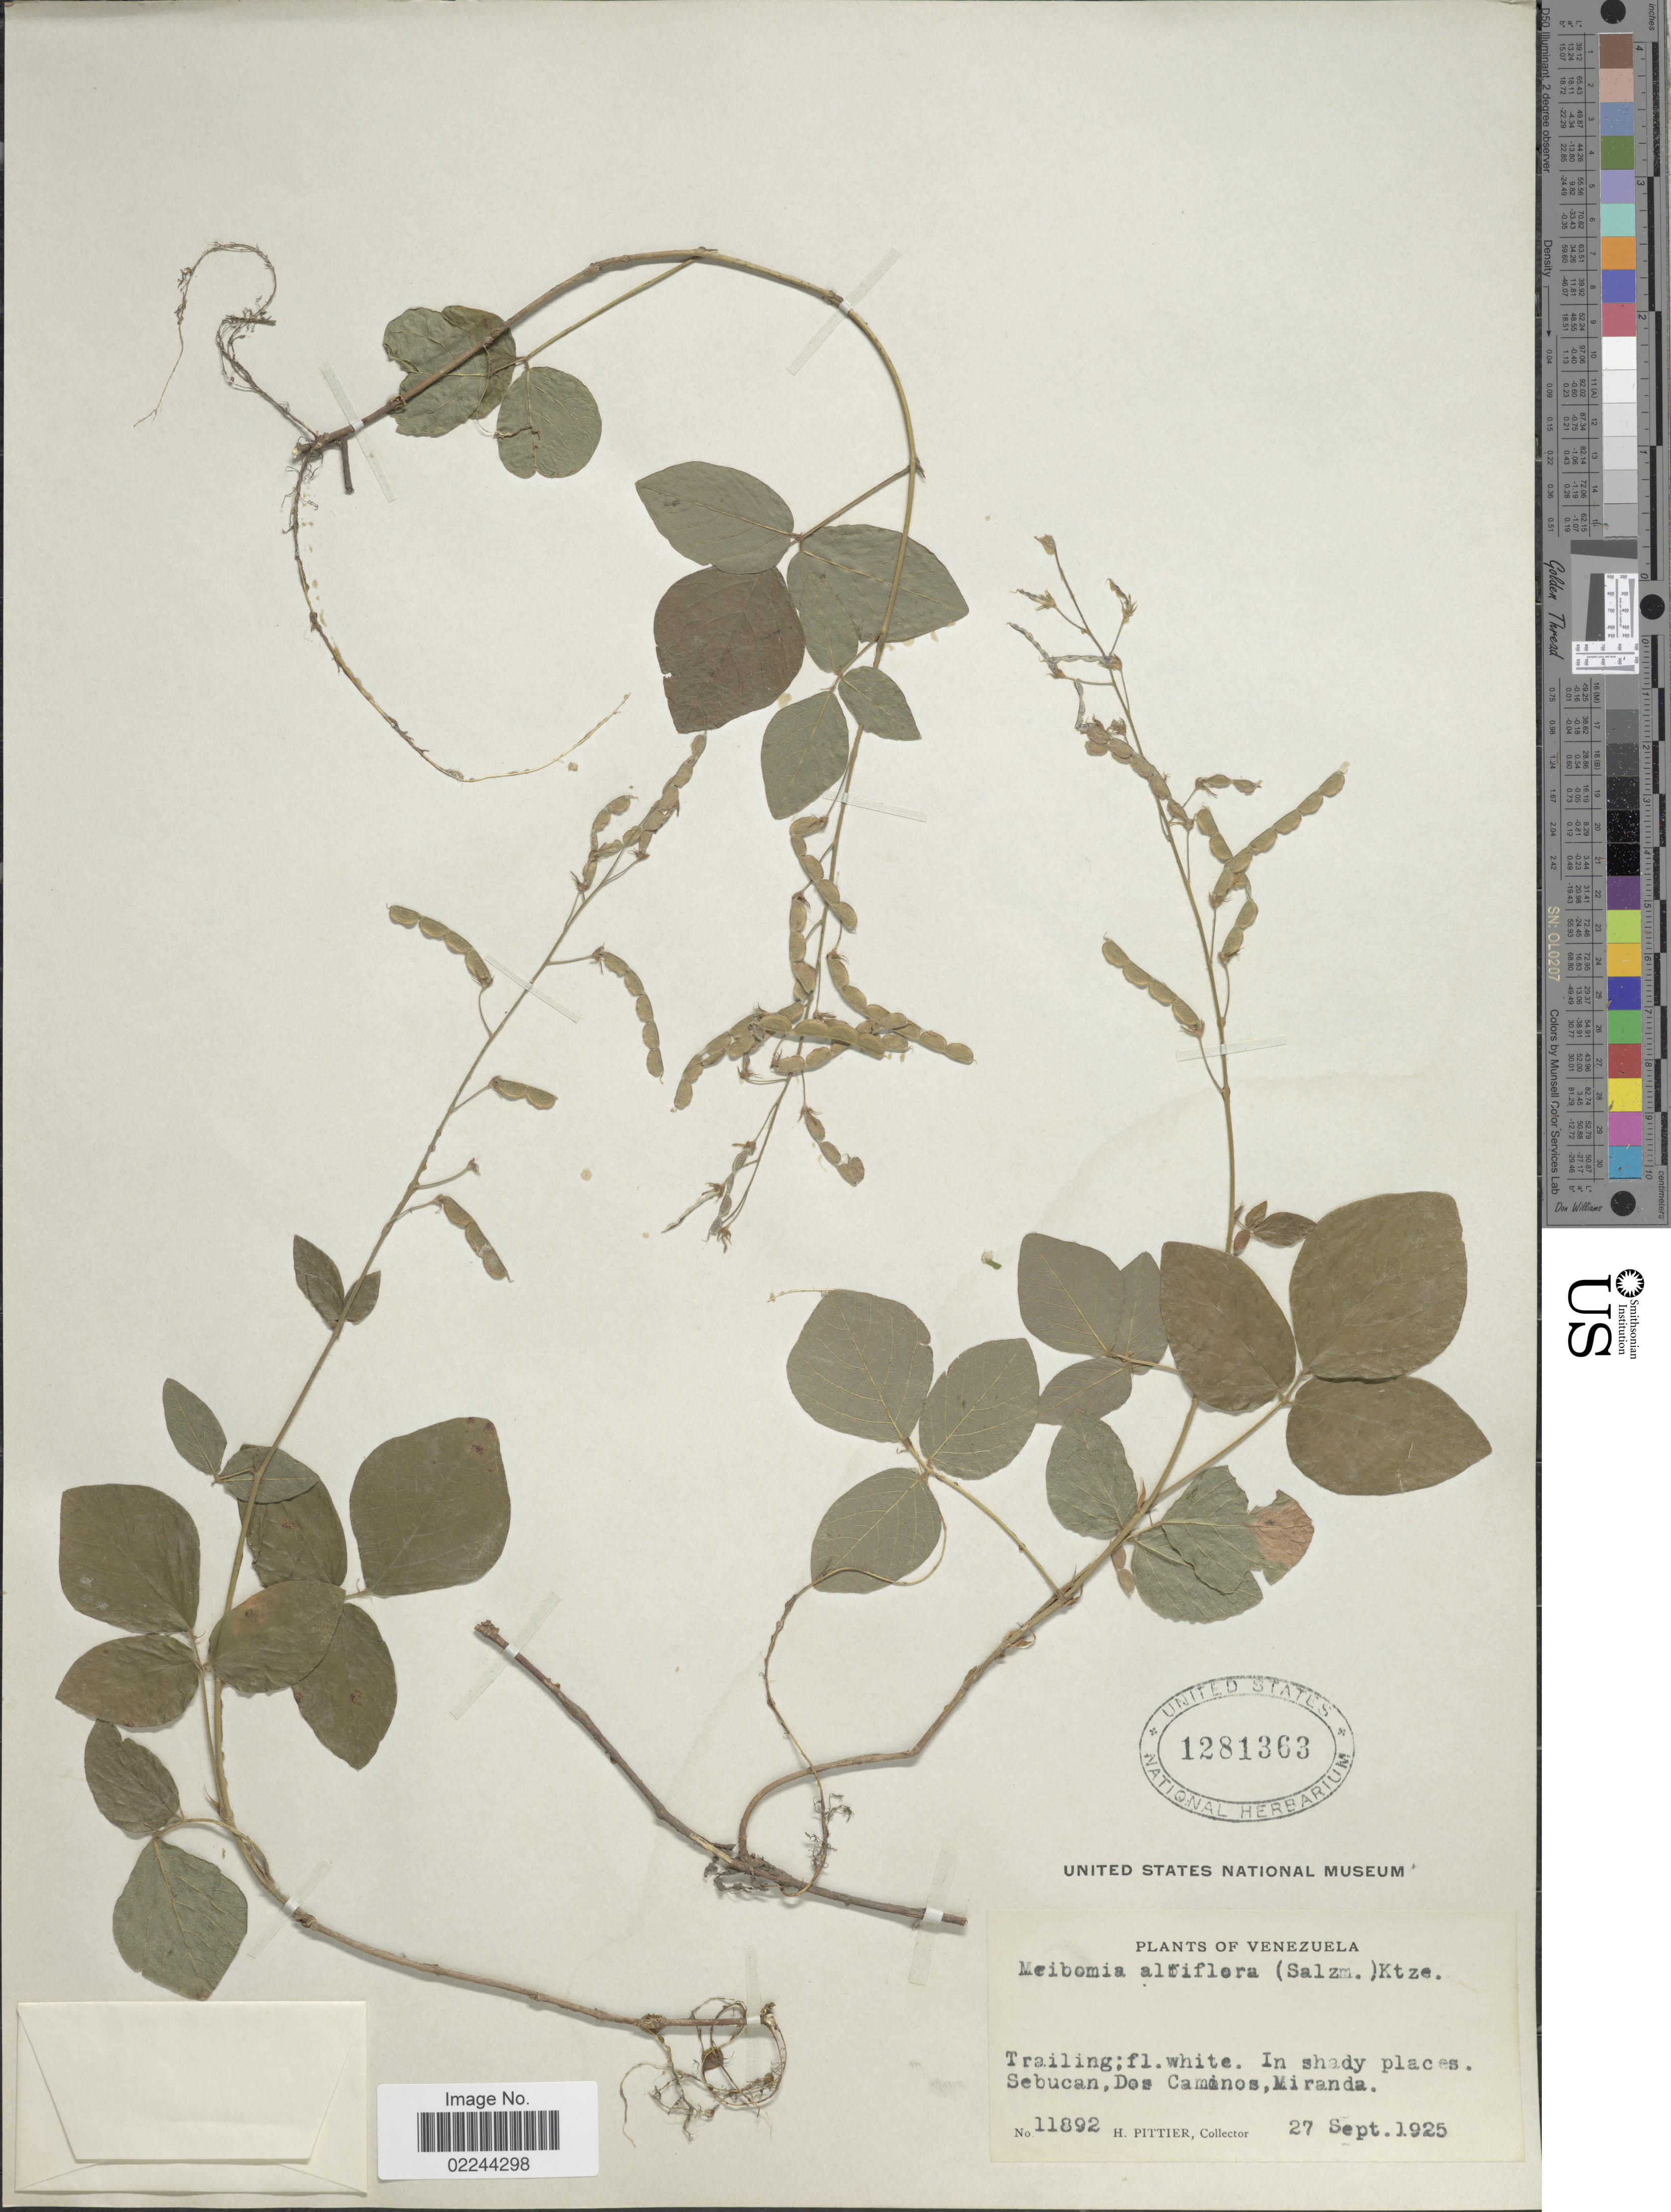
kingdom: Plantae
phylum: Tracheophyta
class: Magnoliopsida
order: Fabales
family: Fabaceae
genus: Desmodium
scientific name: Desmodium affine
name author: Schltdl.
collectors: H. F. Pittier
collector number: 11892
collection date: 1925-09-27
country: Venezuela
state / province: Miranda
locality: Sebucan, Dos Caminos, Miranda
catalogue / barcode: US 1281363